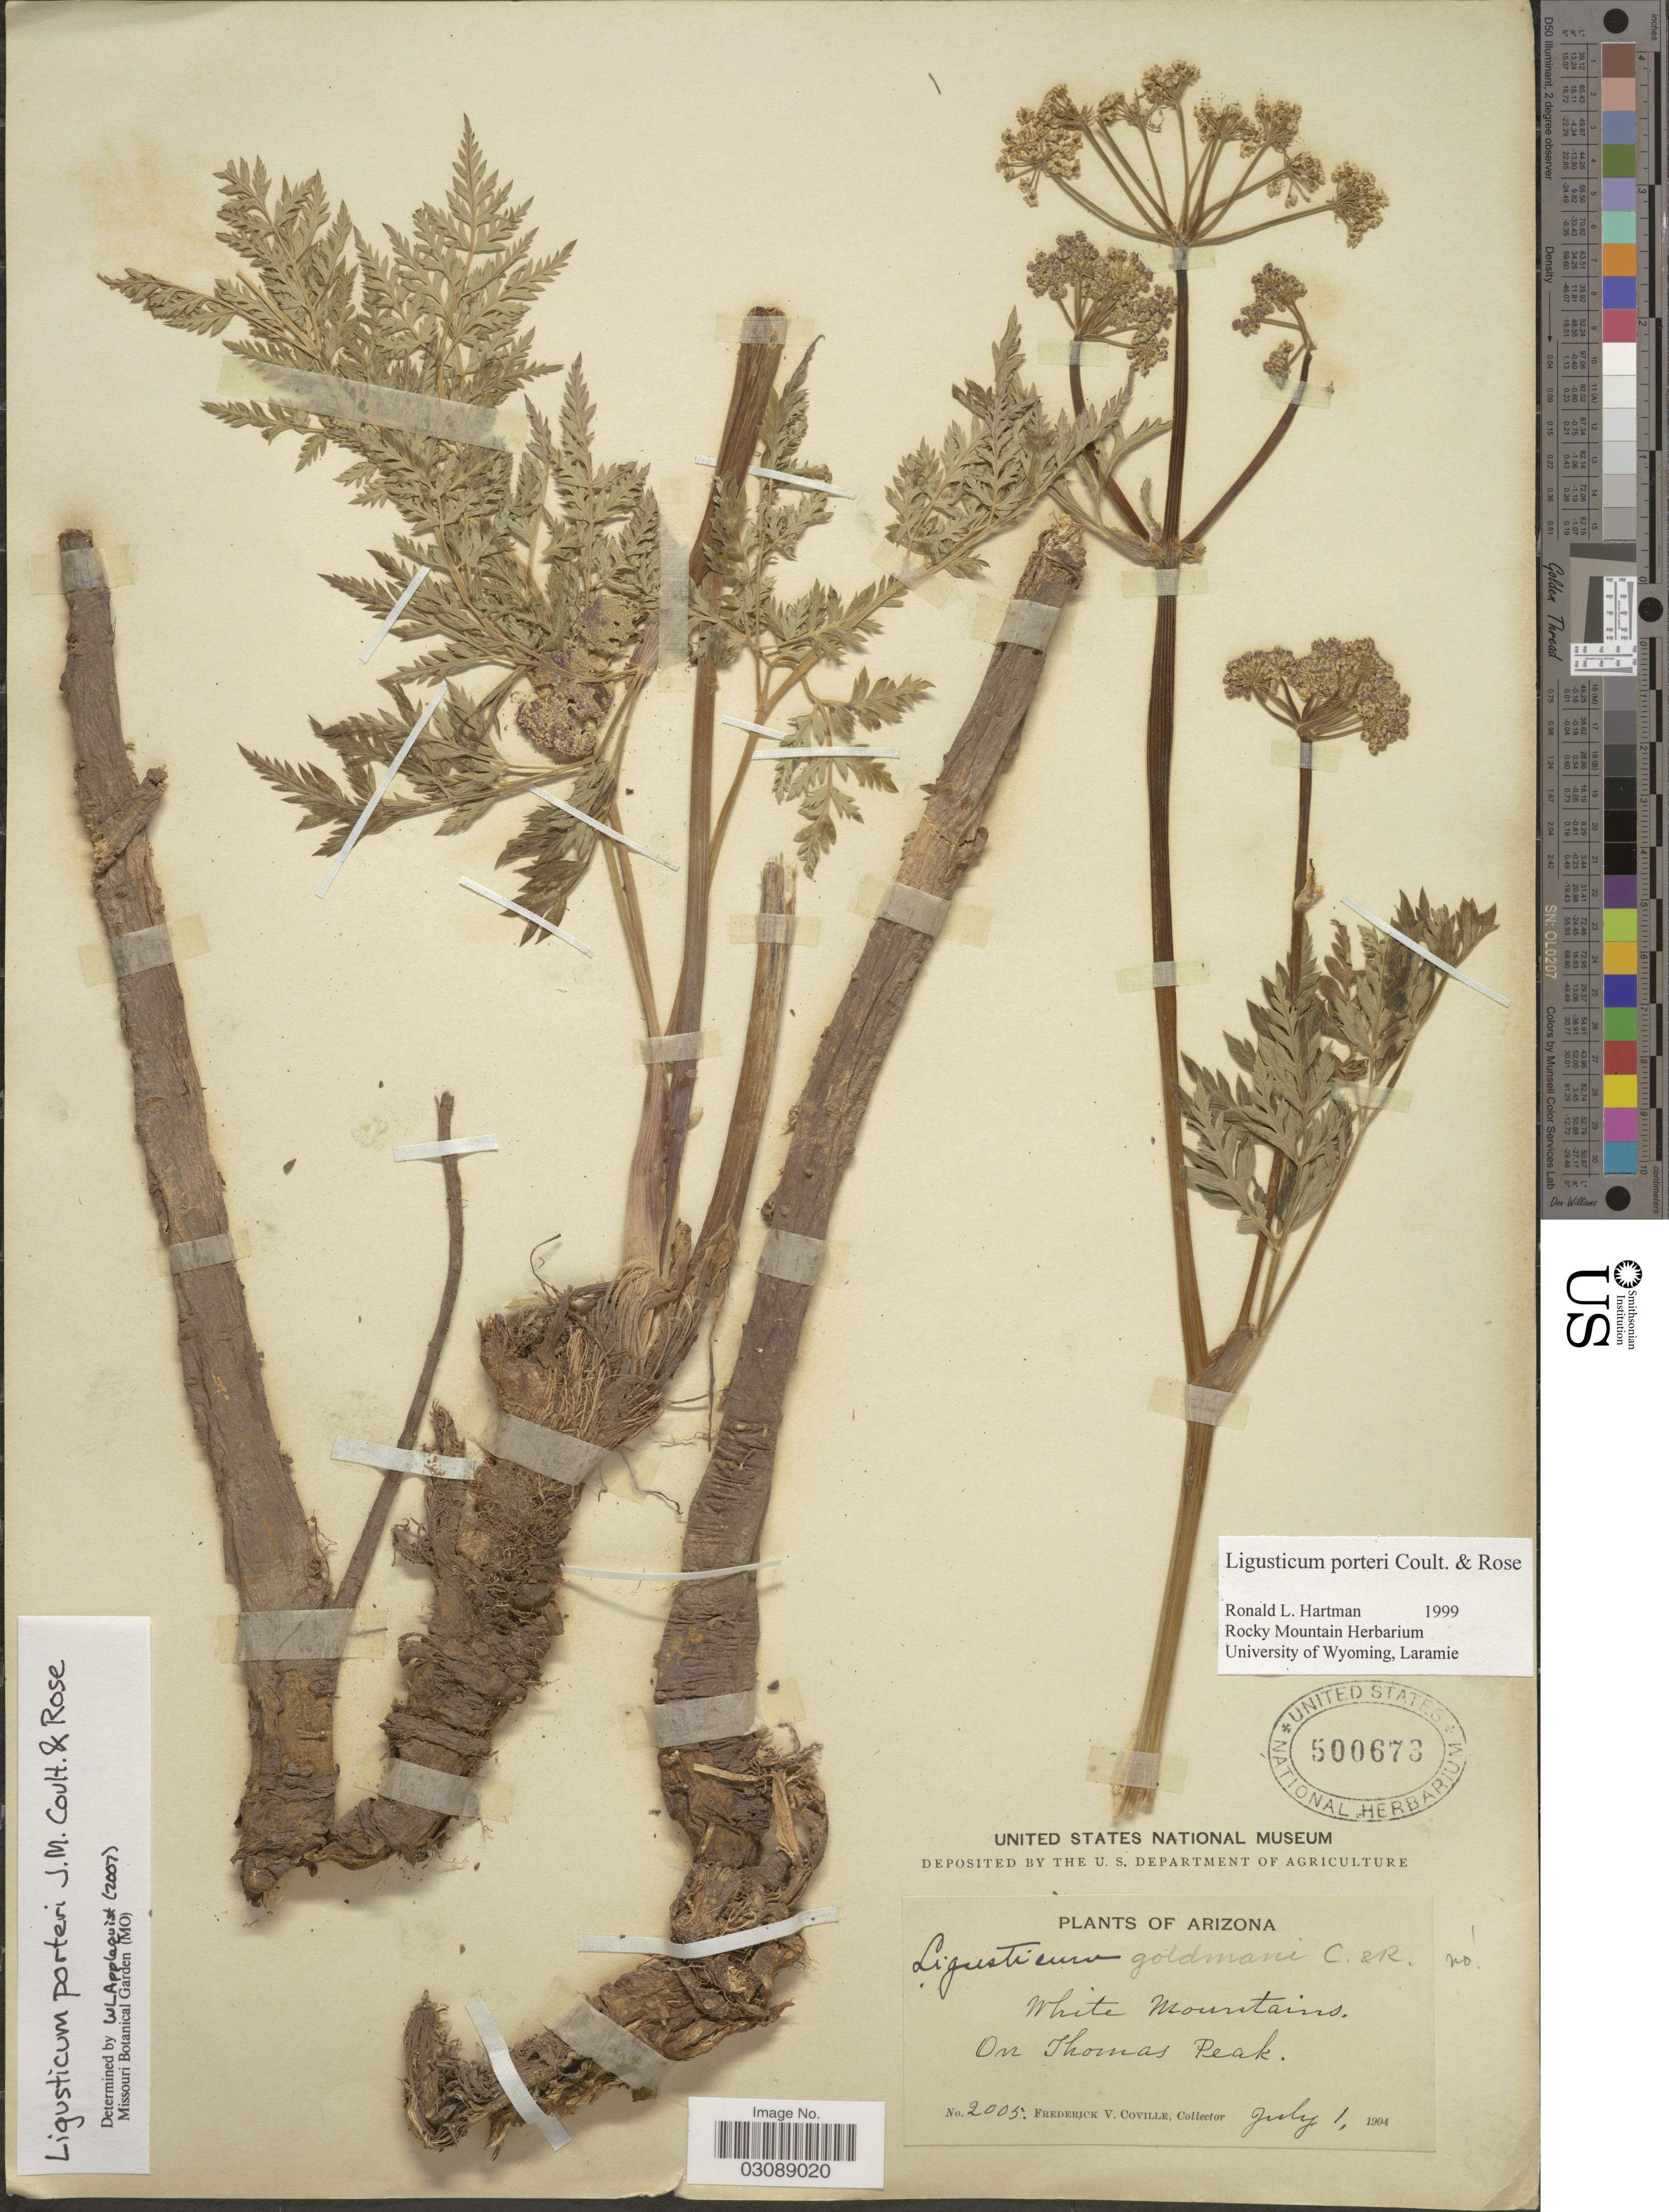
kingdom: Plantae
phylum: Tracheophyta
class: Magnoliopsida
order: Apiales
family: Apiaceae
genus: Ligusticum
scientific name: Ligusticum porteri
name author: J.M. Coult. & Rose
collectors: F. V. Coville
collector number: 2005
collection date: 1904-07-01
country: United States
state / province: Arizona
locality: White Mountains. One Thomas Peak.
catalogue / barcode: US 500673